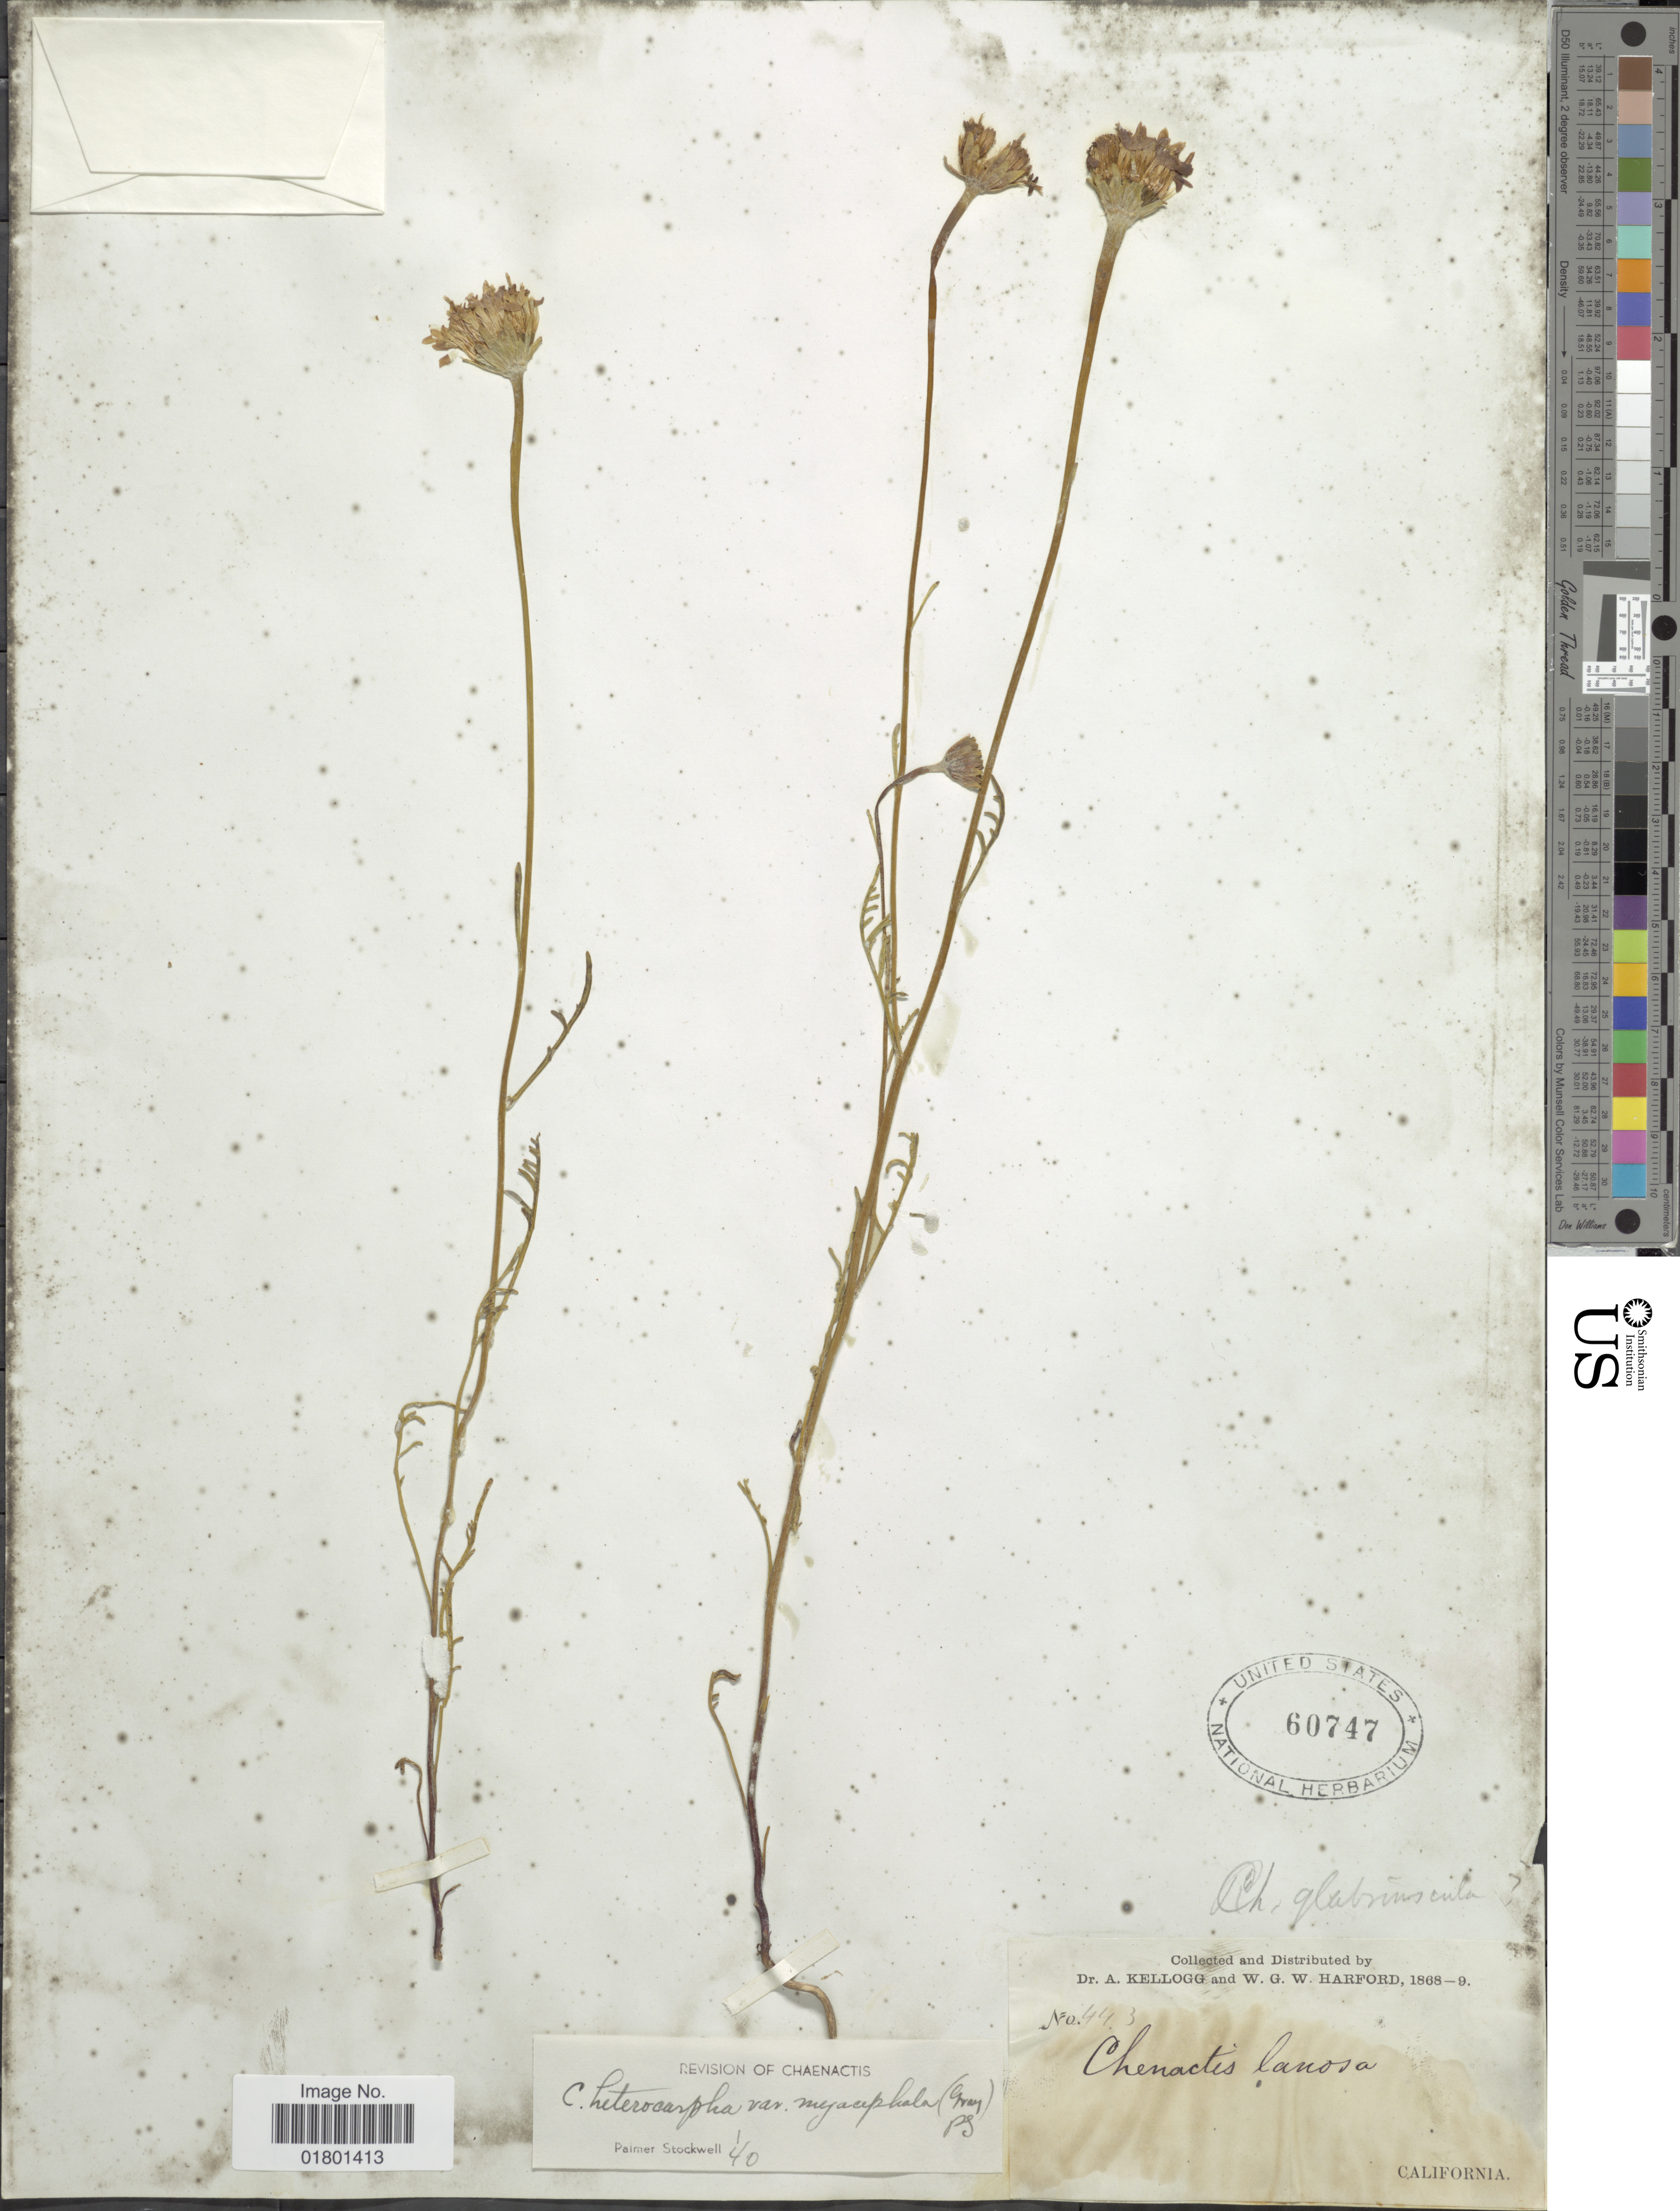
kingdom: Plantae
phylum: Tracheophyta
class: Magnoliopsida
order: Asterales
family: Asteraceae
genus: Chaenactis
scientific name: Chaenactis heterocarpha var. megacephala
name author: (A. Gray) Stockw.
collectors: A. Kellogg & W. G. W. Harford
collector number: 443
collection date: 1868/1869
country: United States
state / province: California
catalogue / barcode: US 60747